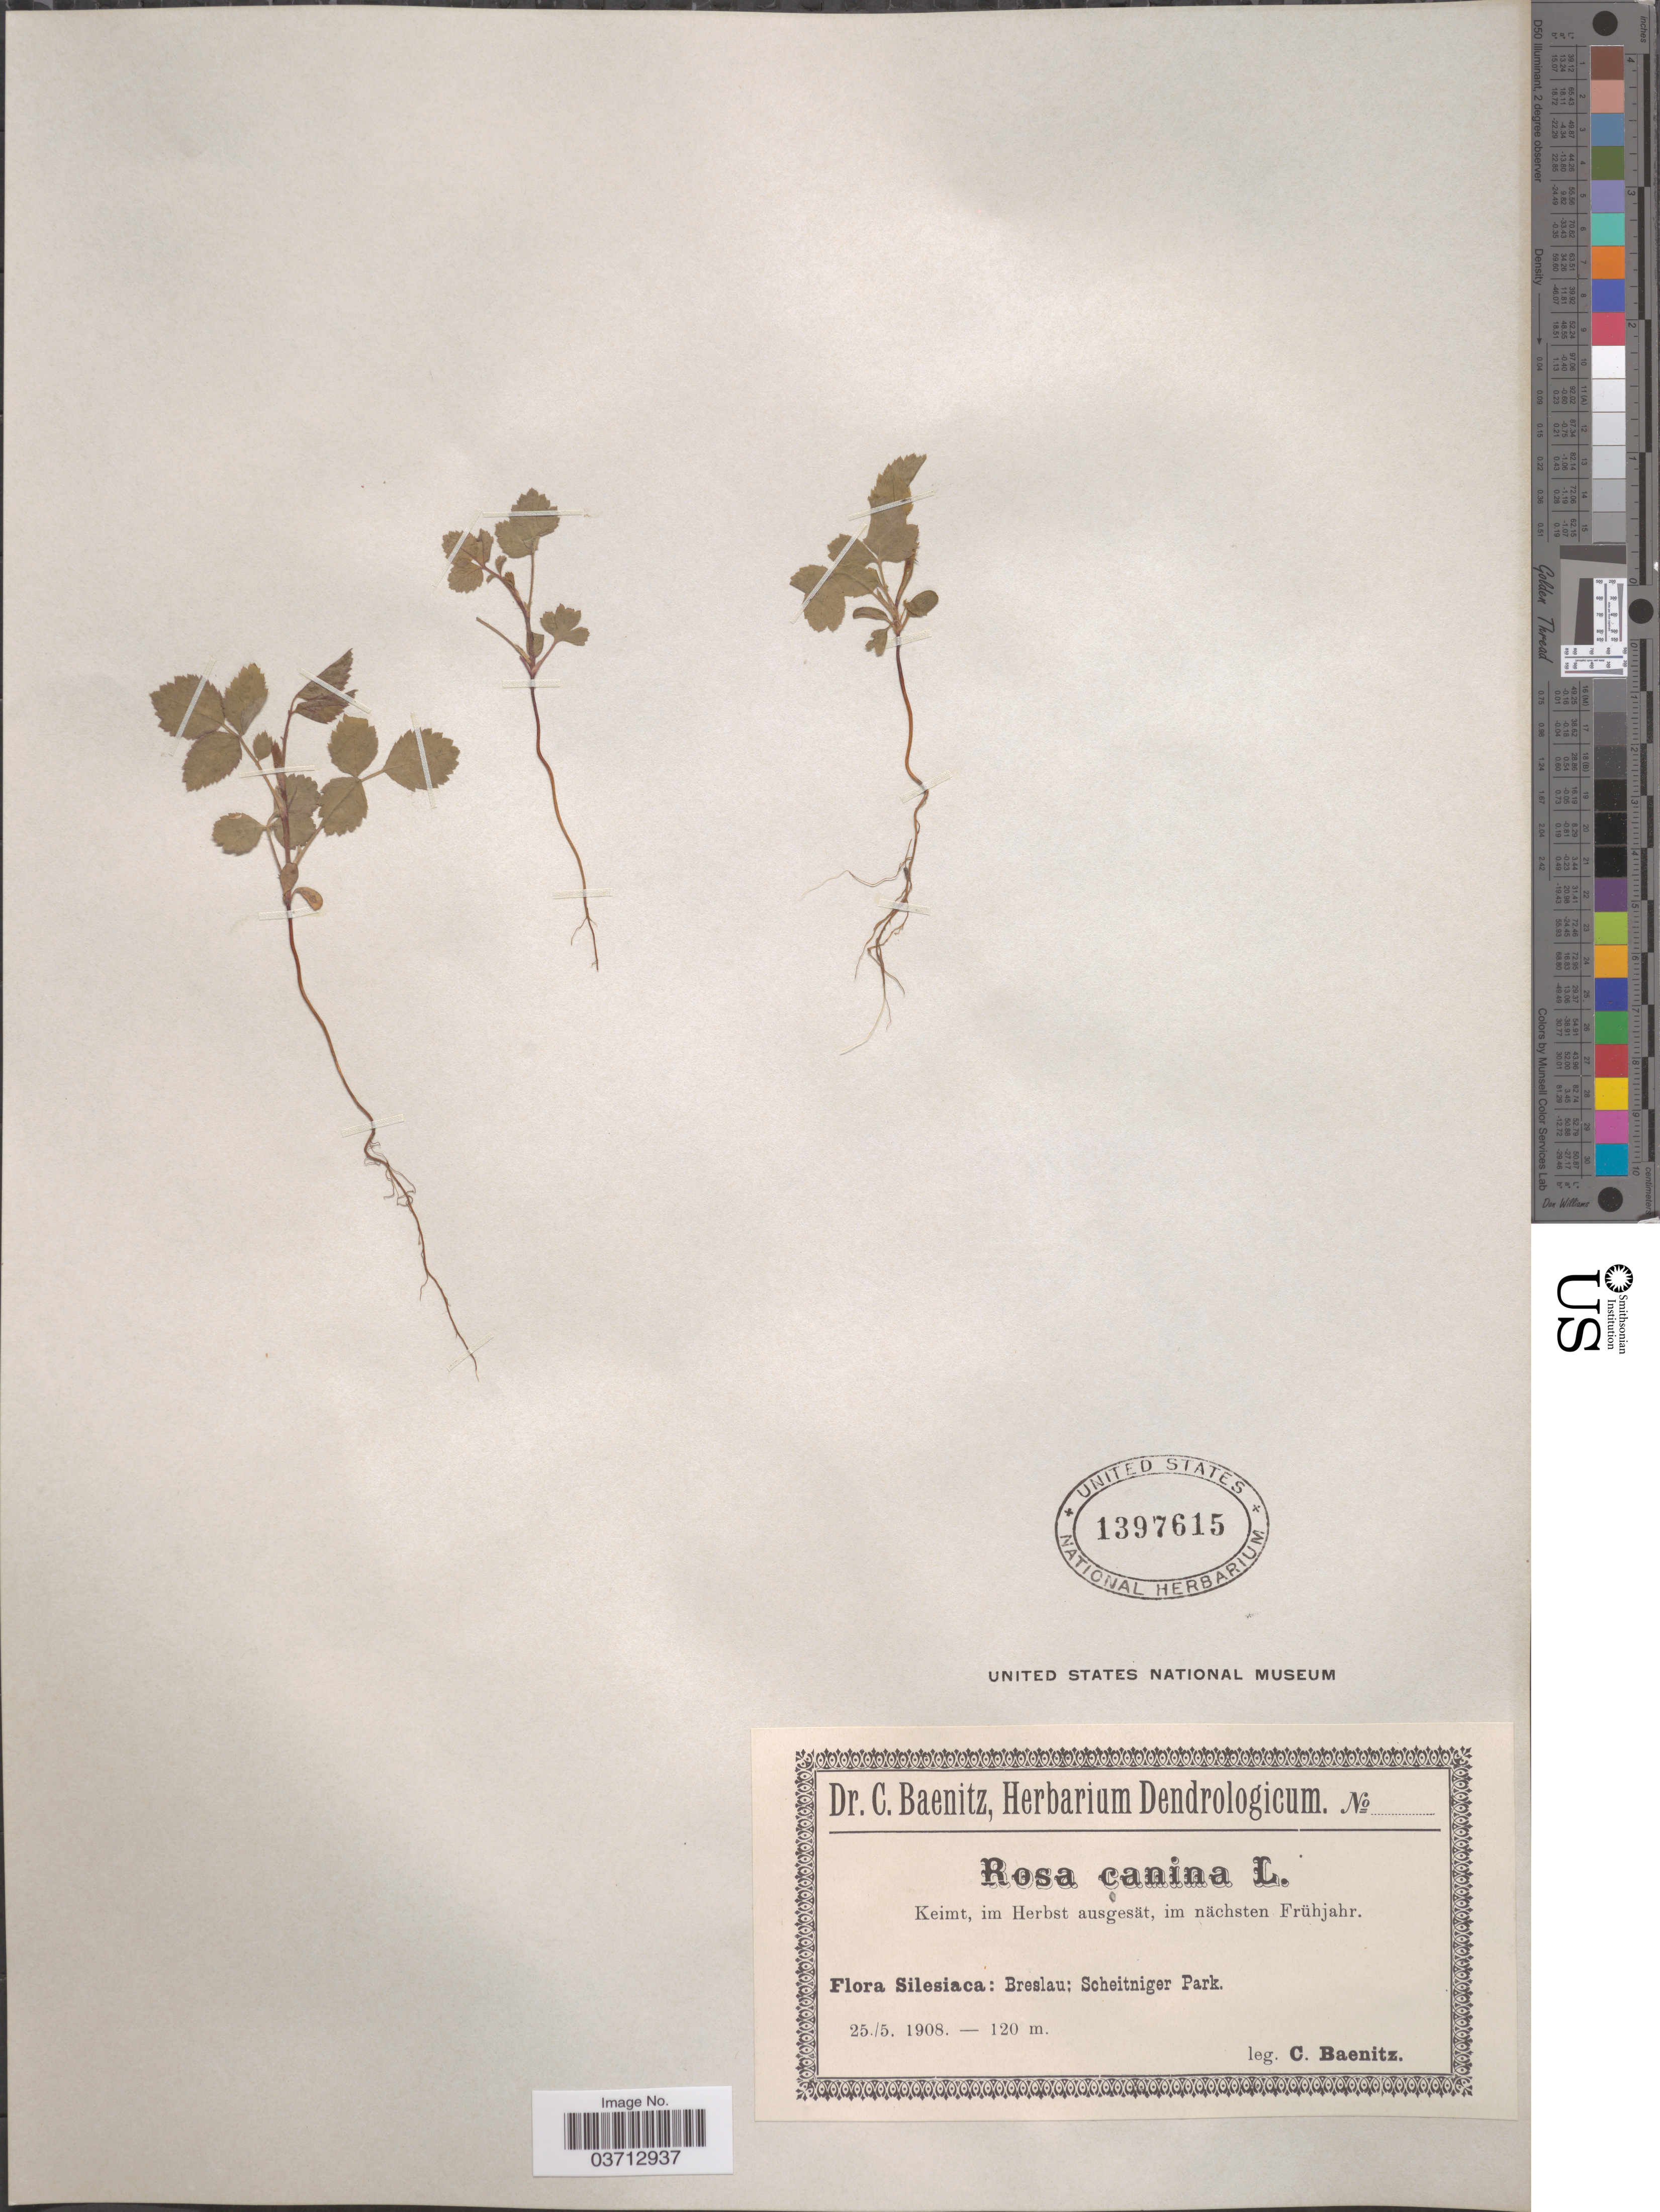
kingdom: Plantae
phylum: Tracheophyta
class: Magnoliopsida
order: Rosales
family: Rosaceae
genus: Rosa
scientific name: Rosa canina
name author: L.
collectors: C. G. Baenitz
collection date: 1908-05-25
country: Poland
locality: Silesiaca: Breslau; Scheitniger Park.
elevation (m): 120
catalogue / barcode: US 1397615